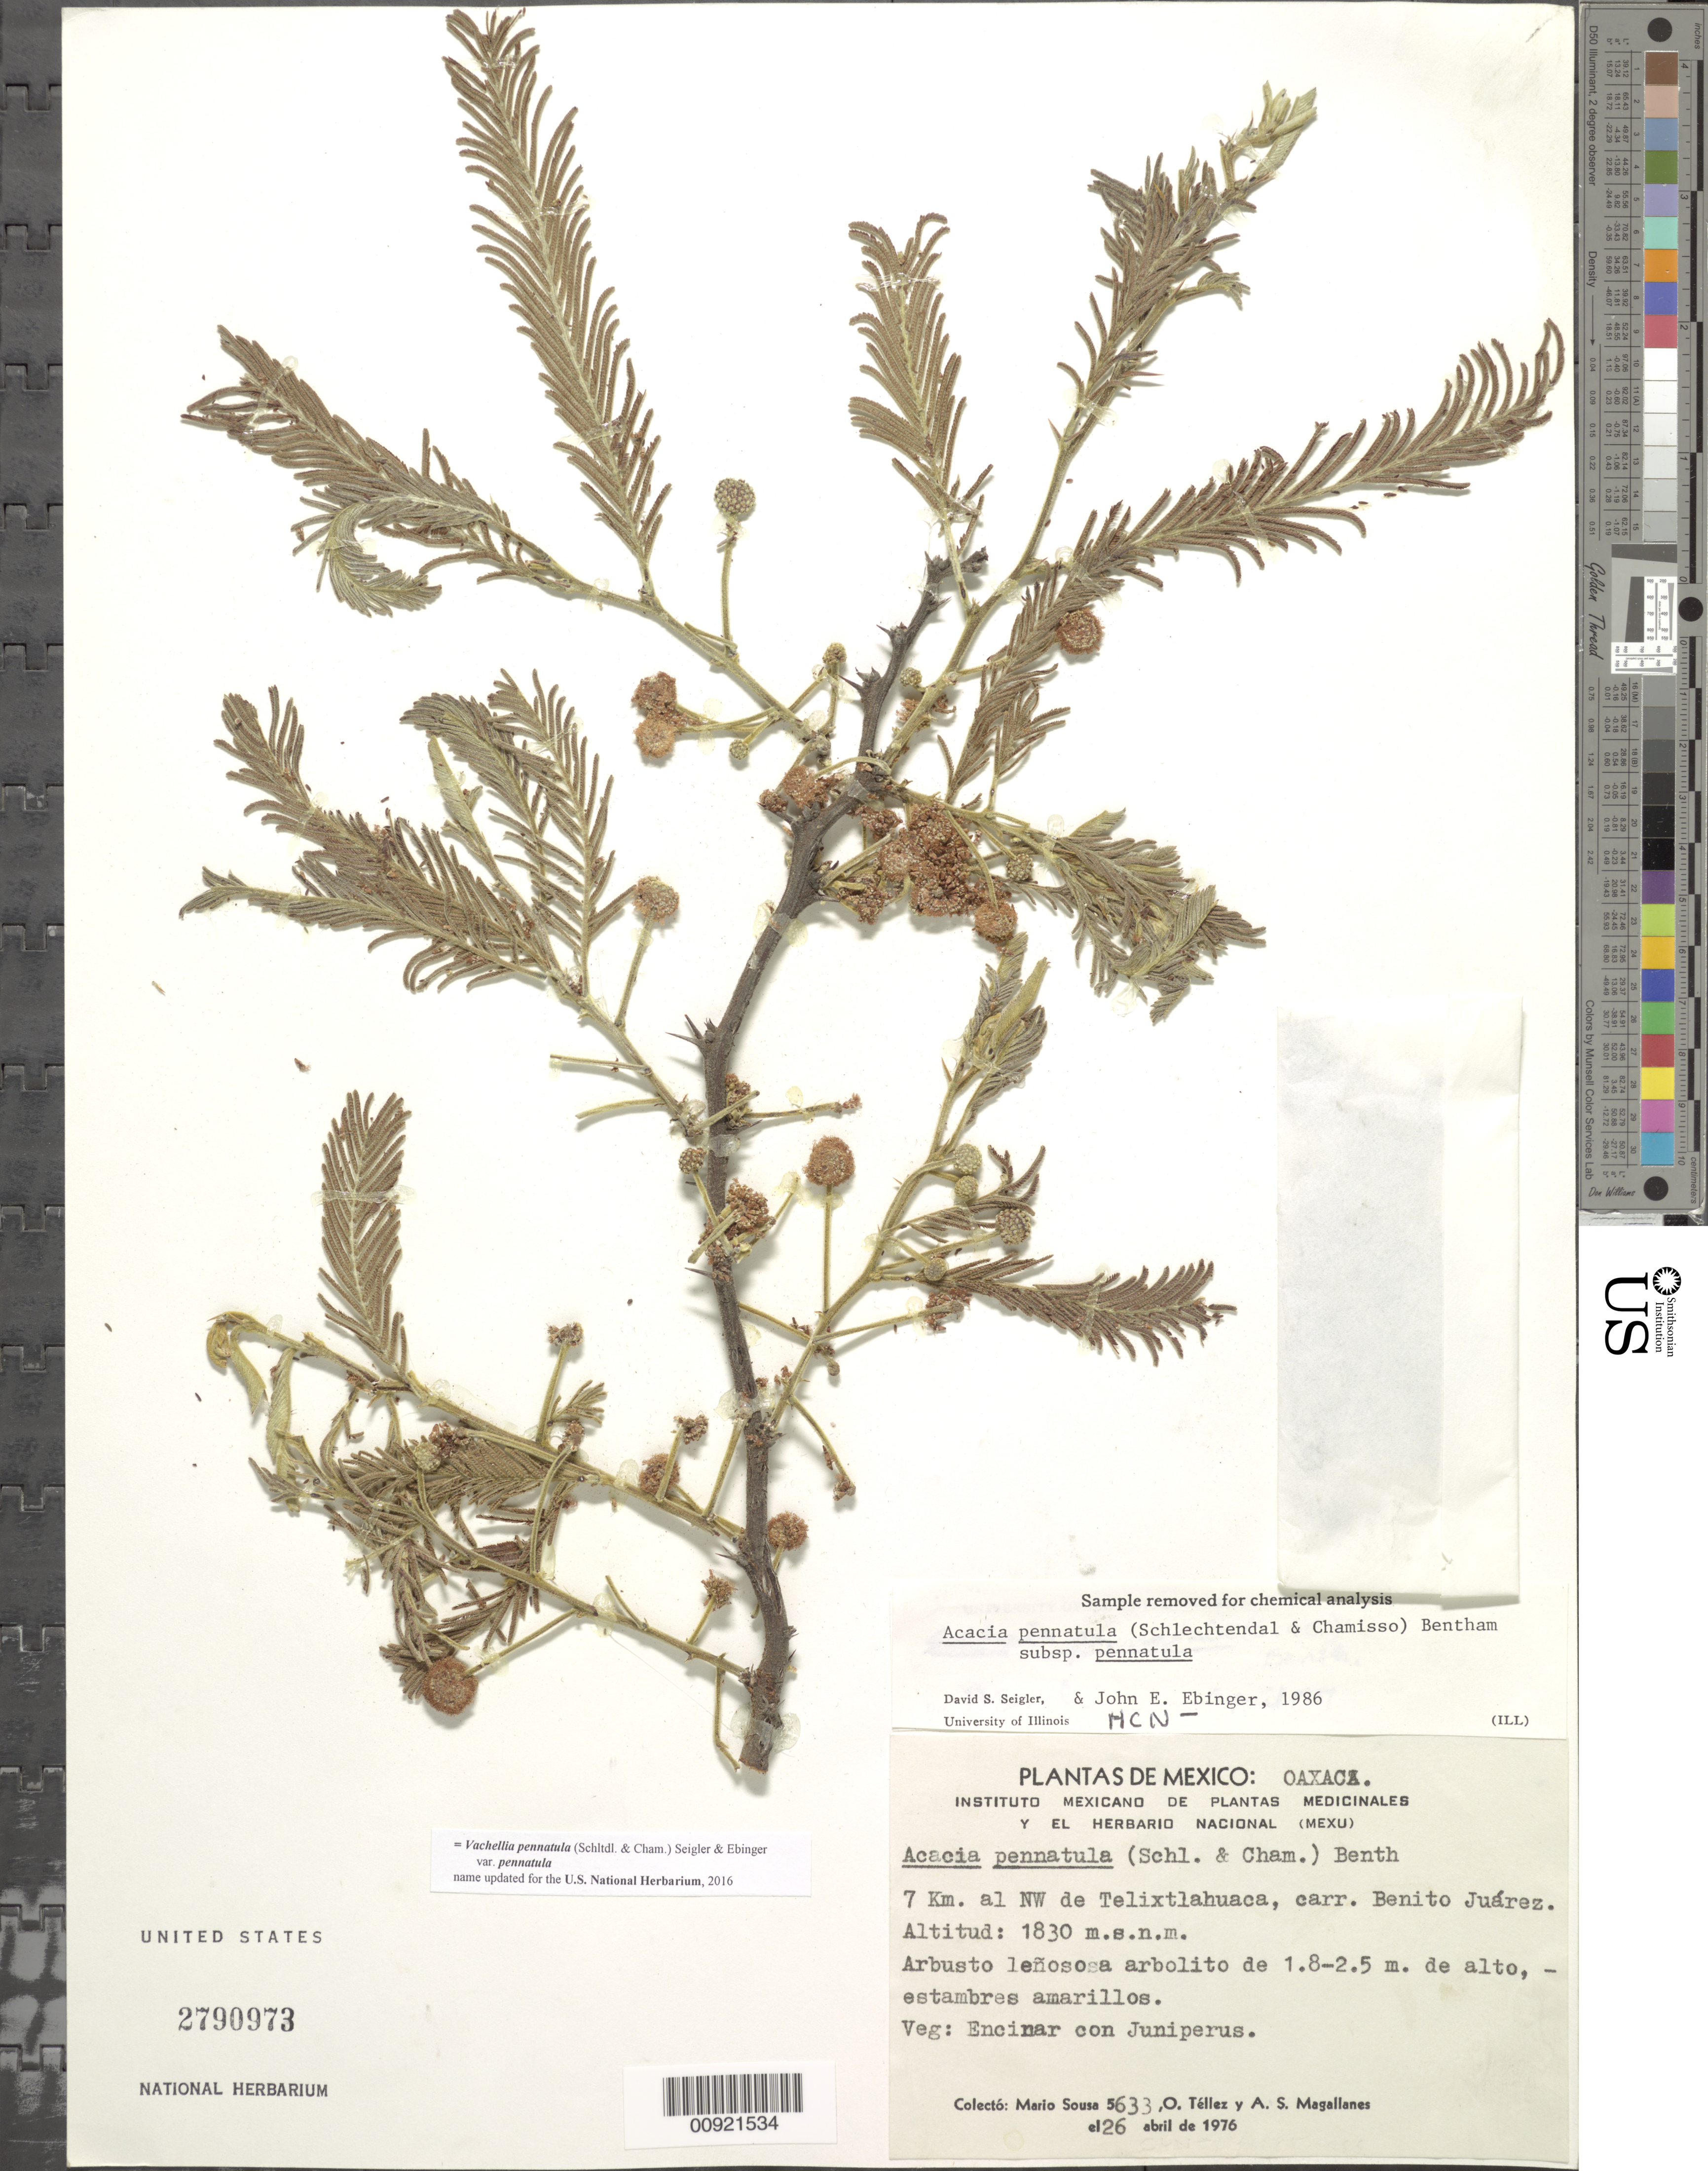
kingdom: Plantae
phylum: Tracheophyta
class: Magnoliopsida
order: Fabales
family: Fabaceae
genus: Vachellia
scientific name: Vachellia pennatula var. pennatula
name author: (Schltdl. & Cham.) Seigler & Ebinger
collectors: M. Sousa S., O. Téllez V. & A. Magallanes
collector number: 5633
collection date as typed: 26 Apr 1976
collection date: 1976-04-26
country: Mexico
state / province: Oaxaca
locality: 7 km. al NW de Telixtlahuaca, carretera Benito Juárez.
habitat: Veg: Encinar con Juniperus.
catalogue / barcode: US 2790973